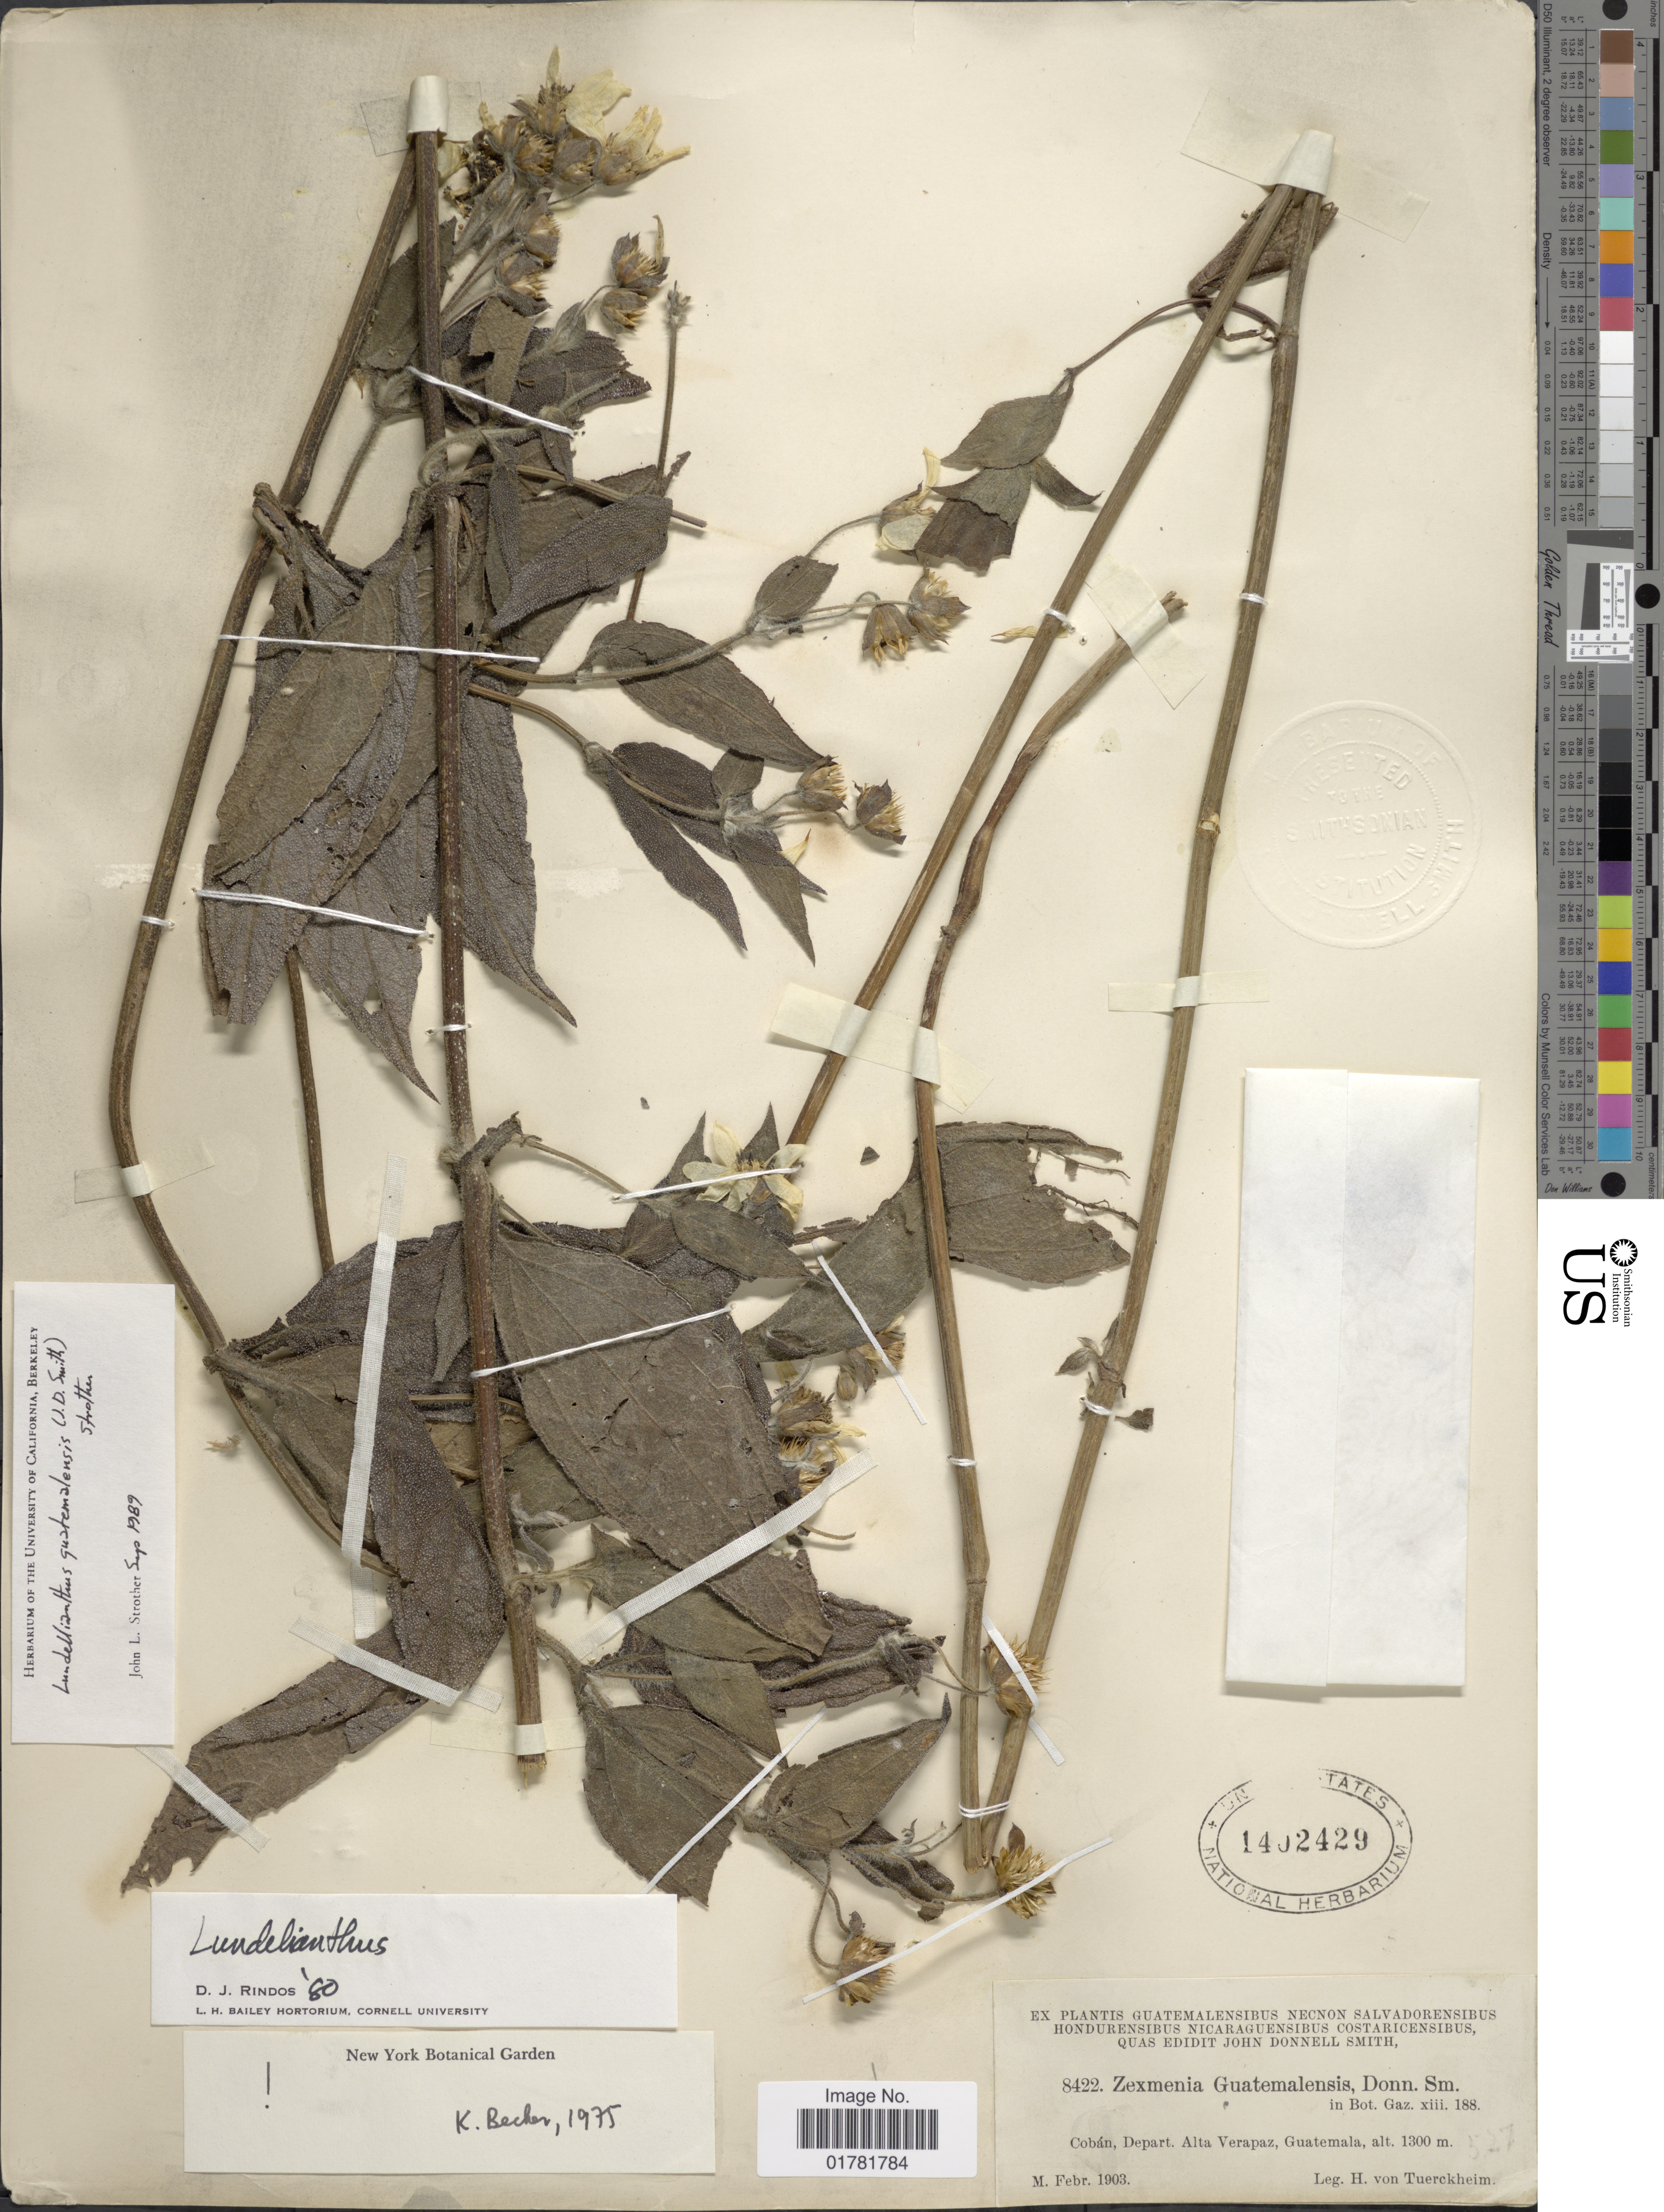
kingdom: Plantae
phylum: Tracheophyta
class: Magnoliopsida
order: Asterales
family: Asteraceae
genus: Lundellianthus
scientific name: Lundellianthus guatemalensis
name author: (Donn. Sm.) Strother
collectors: H. von Türckheim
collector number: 8422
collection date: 1903-02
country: Guatemala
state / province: Alta Verapaz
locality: Cobán, Depart. Alta Verapaz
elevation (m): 1300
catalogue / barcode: US 1402429